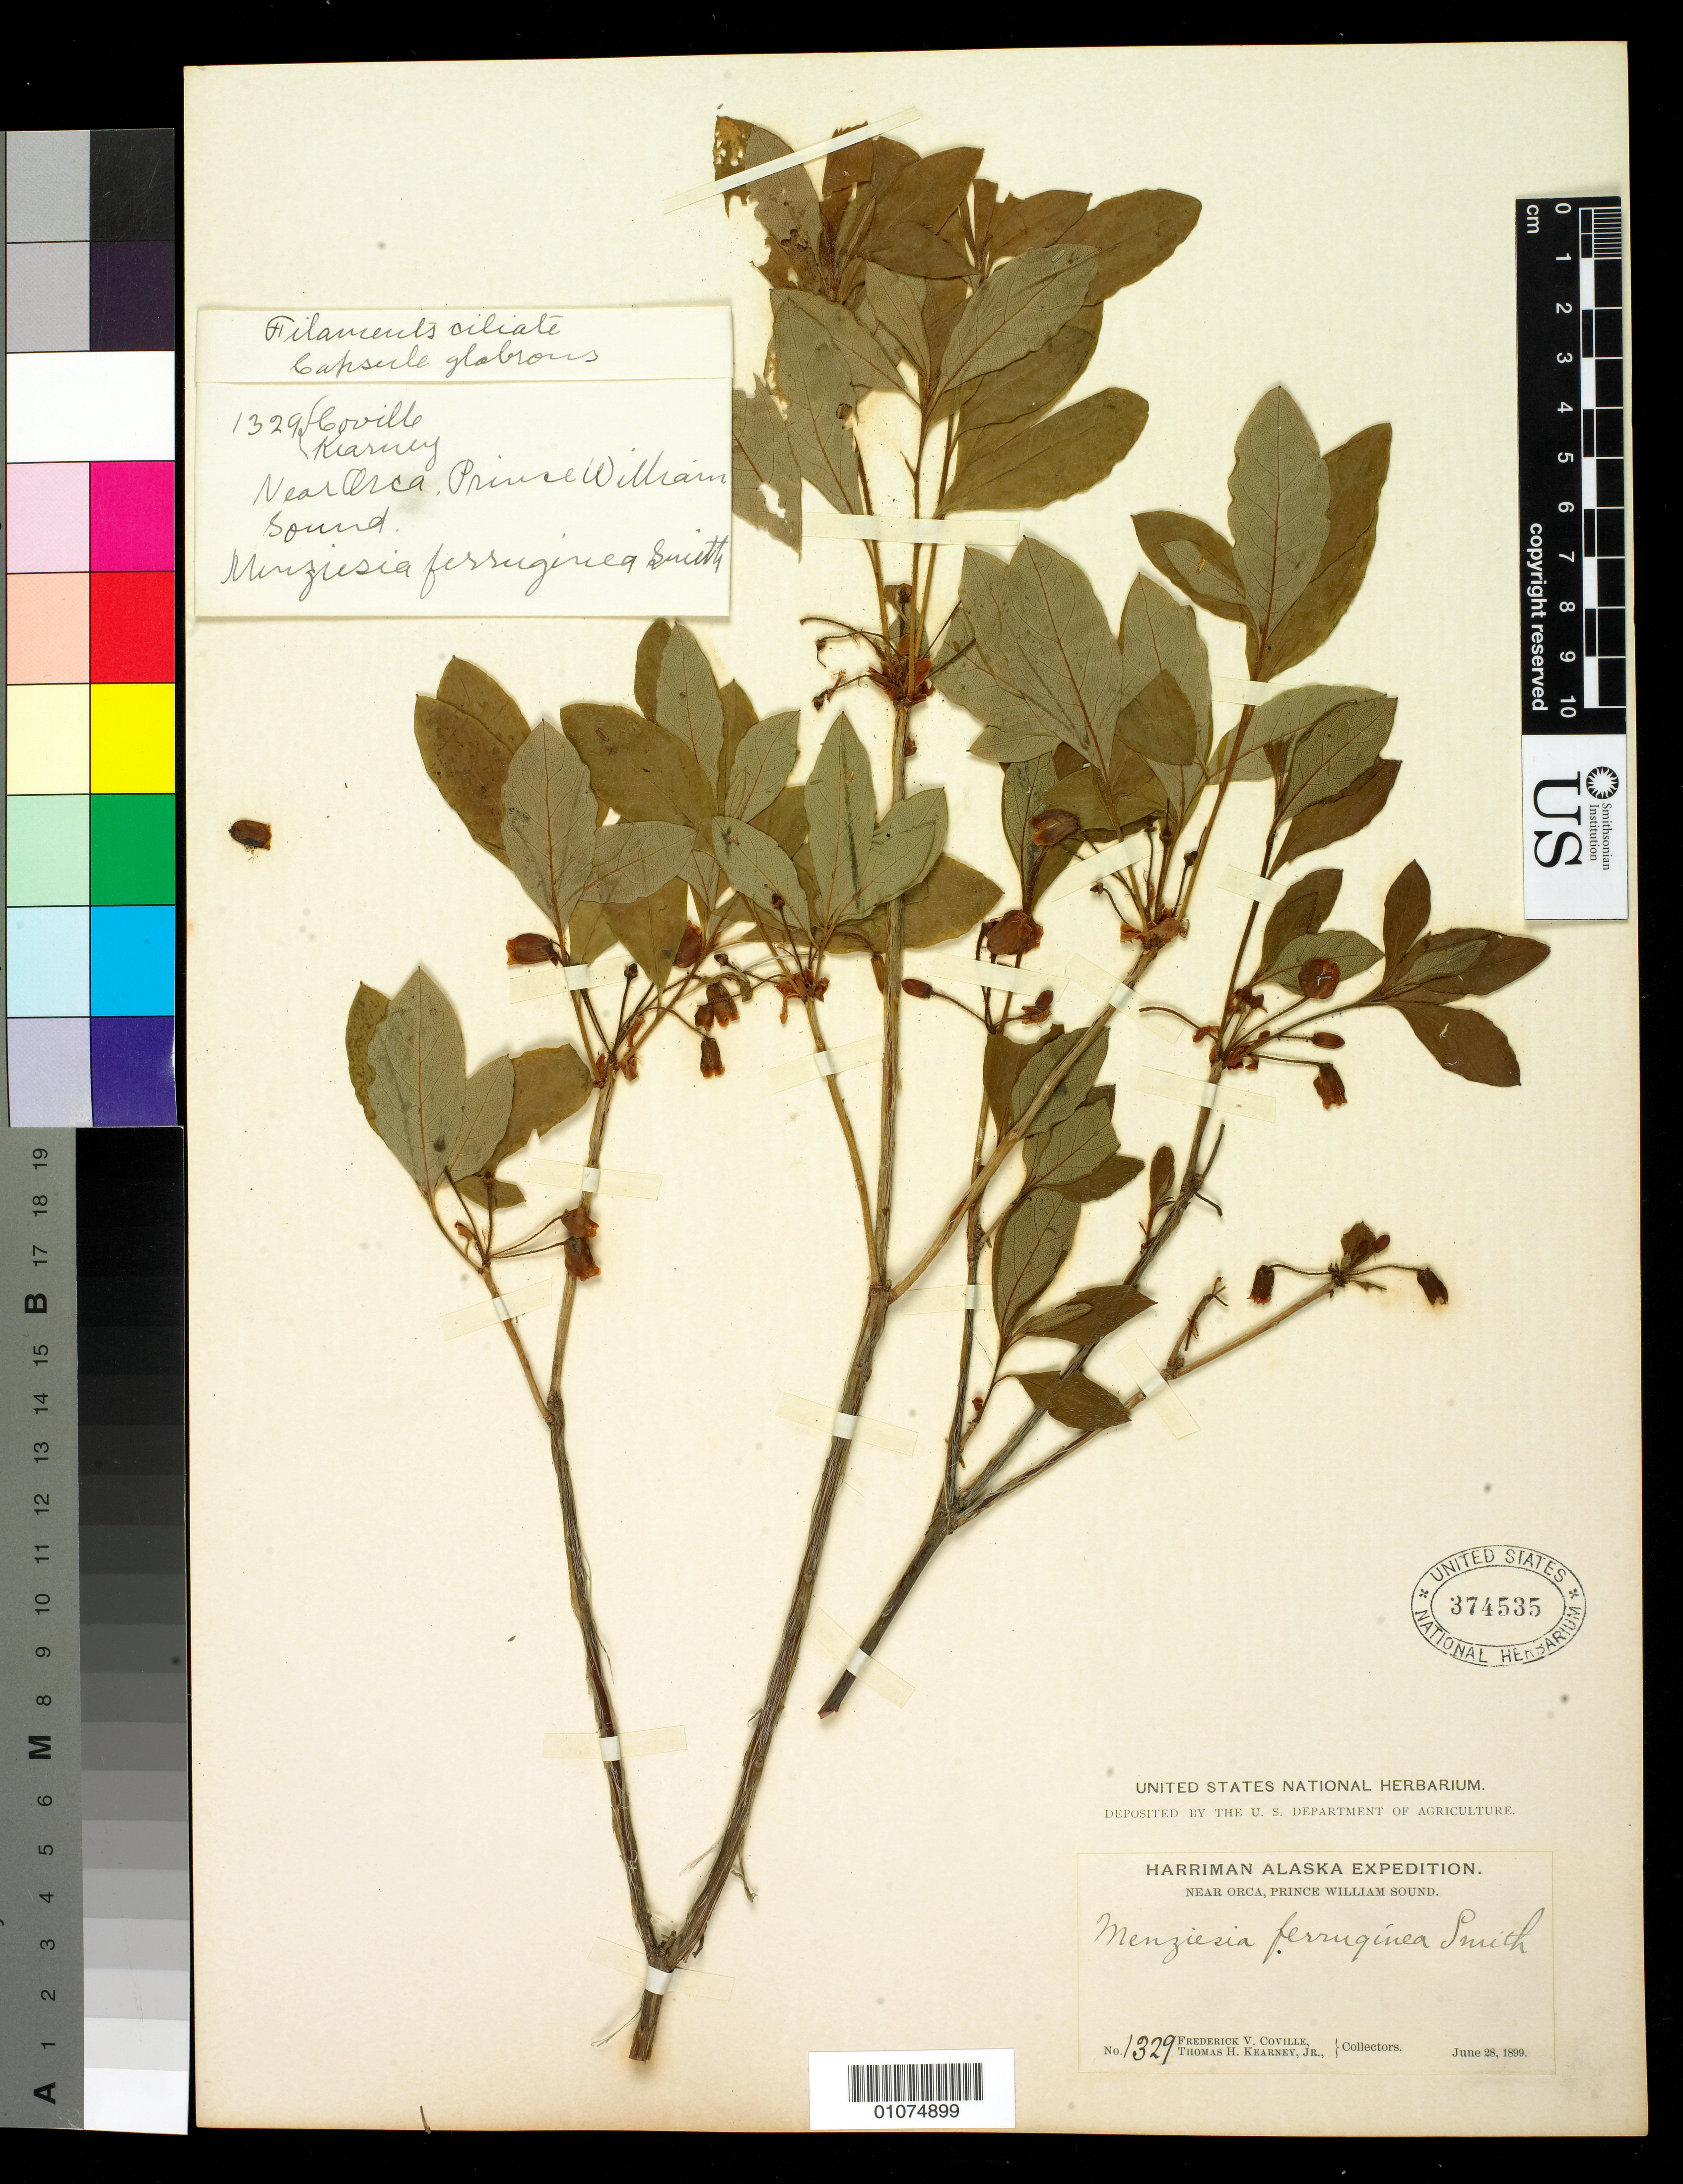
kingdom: Plantae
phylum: Tracheophyta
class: Magnoliopsida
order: Ericales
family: Ericaceae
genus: Menziesia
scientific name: Menziesia ferruginea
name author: Sm.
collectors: F. V. Coville & T. H. Kearney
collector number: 1329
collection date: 1899-06-28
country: United States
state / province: Alaska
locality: Orca, Prince William Sound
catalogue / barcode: US 374535